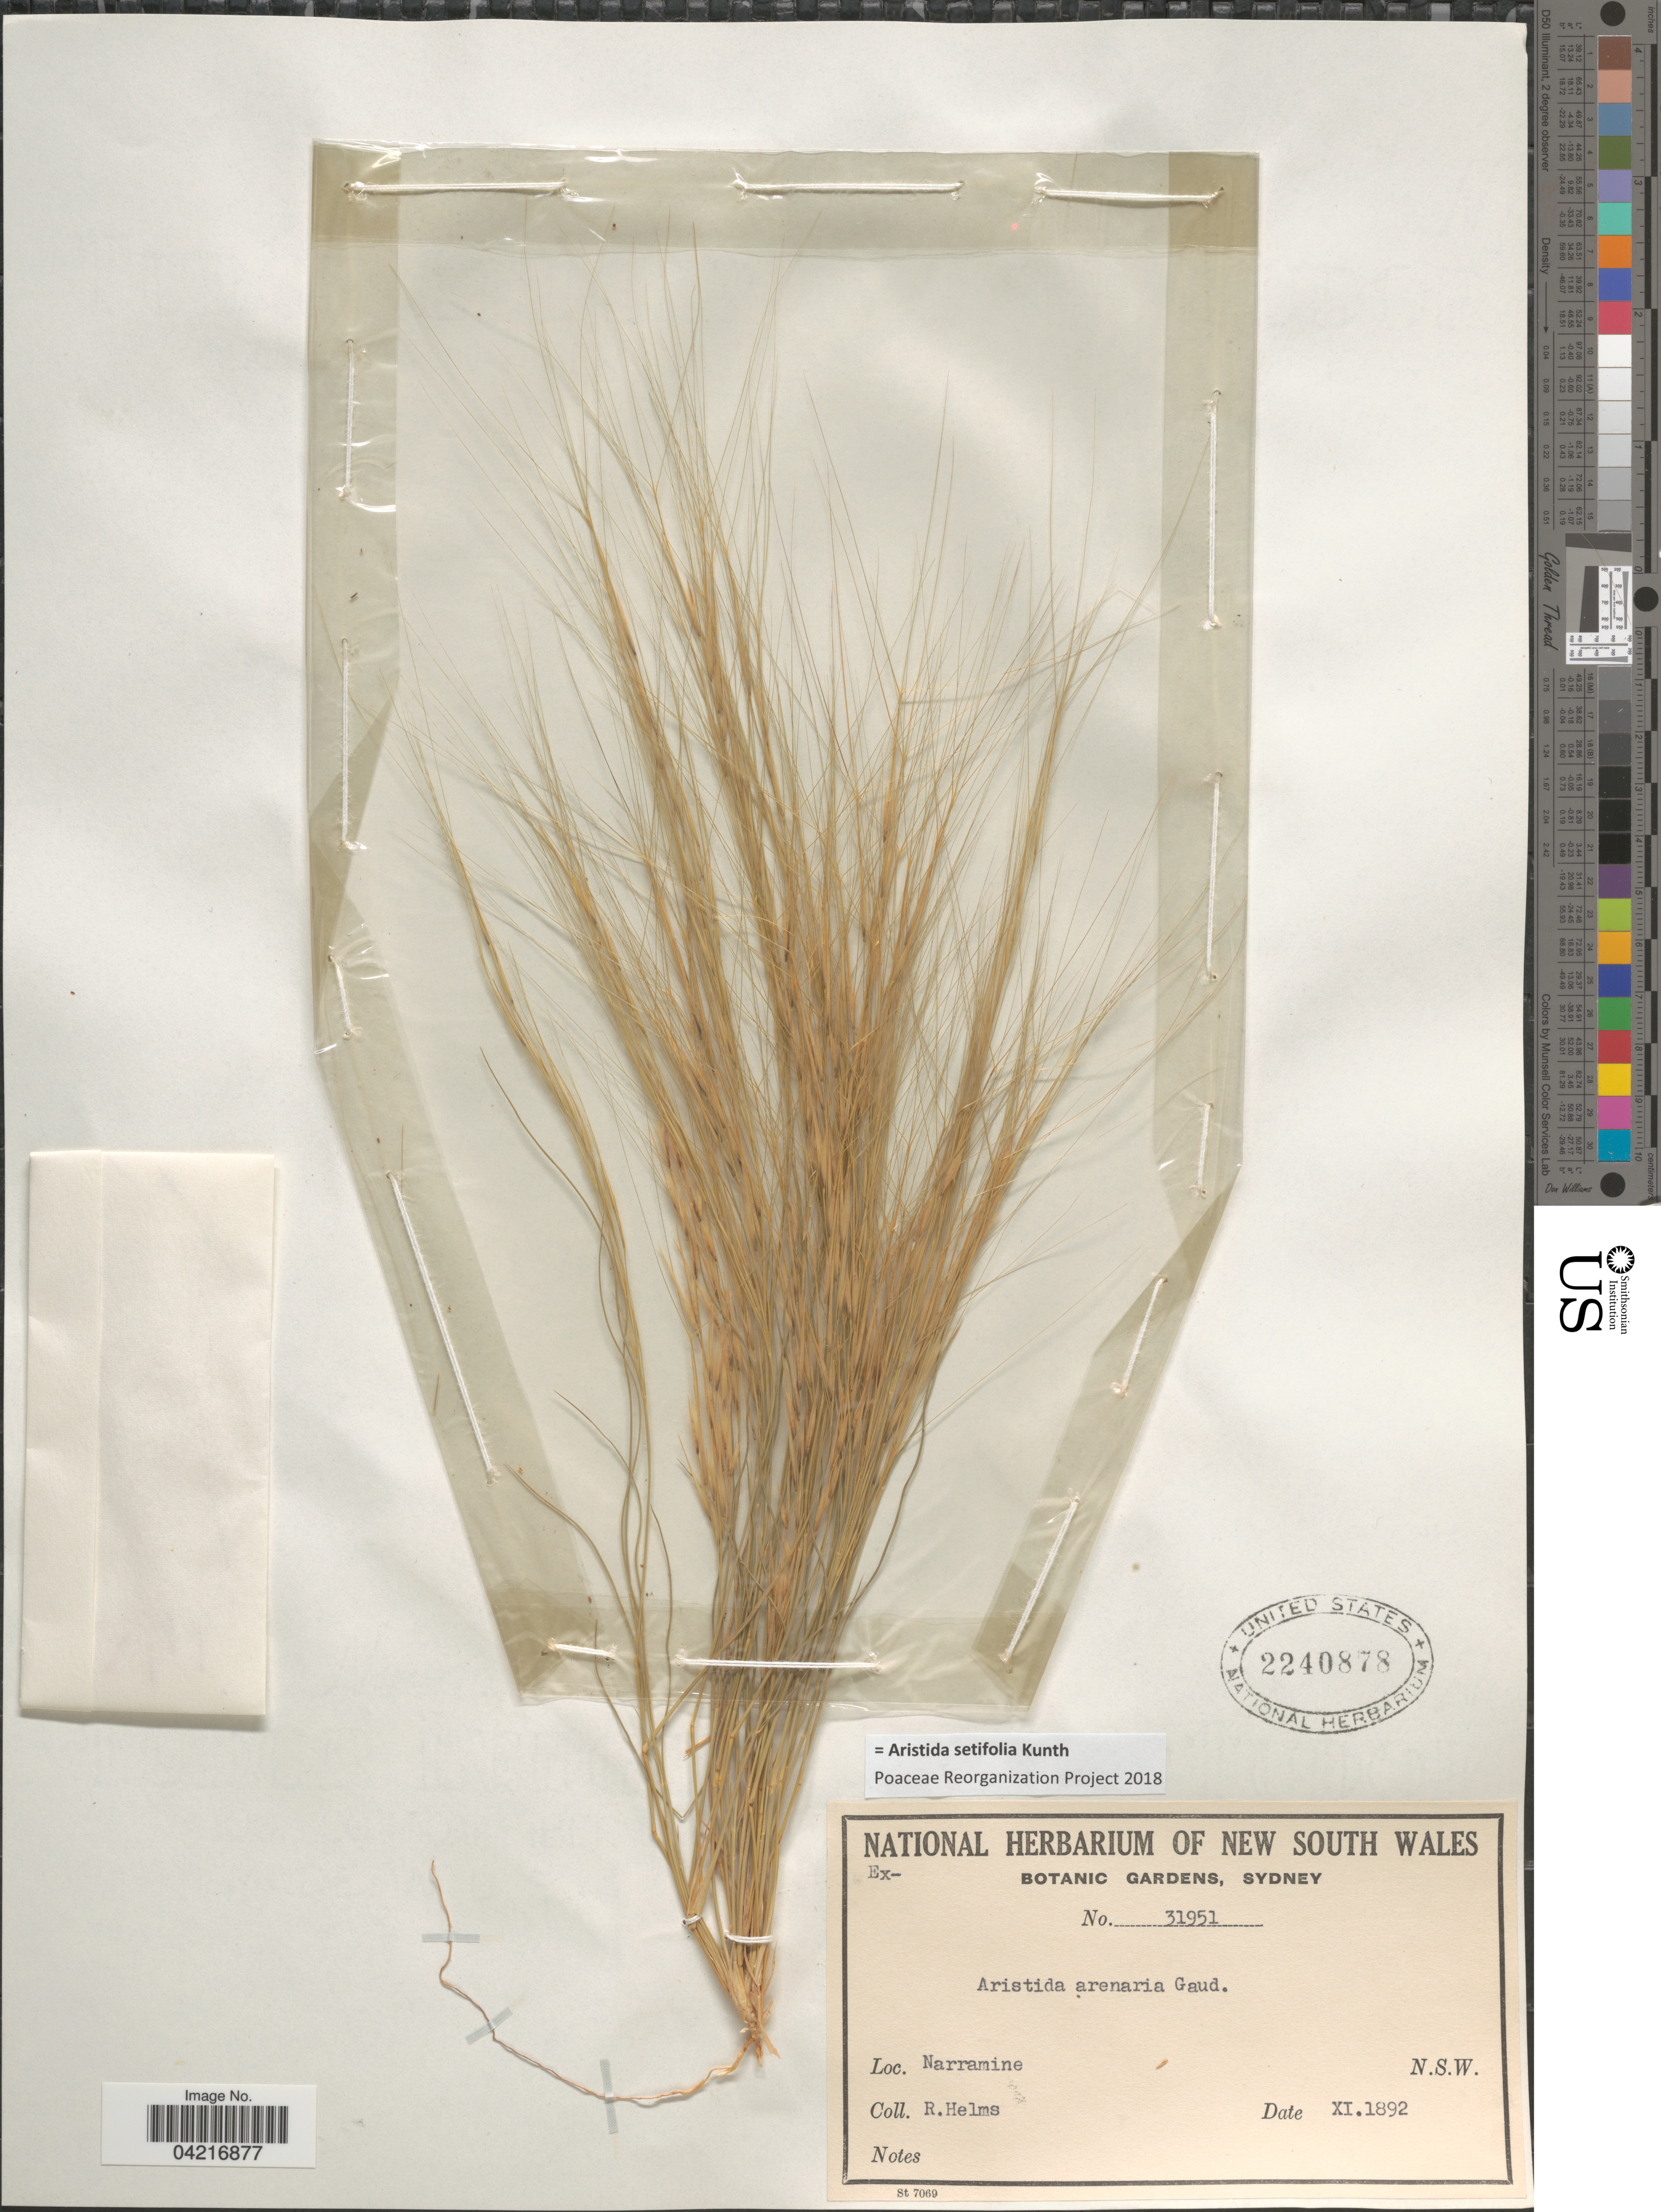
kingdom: Plantae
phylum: Tracheophyta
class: Liliopsida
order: Poales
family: Poaceae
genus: Aristida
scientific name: Aristida setifolia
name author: Kunth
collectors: R. Helms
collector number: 31951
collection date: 1892-11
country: Australia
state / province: New South Wales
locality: Narramine.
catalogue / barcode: US 2240878